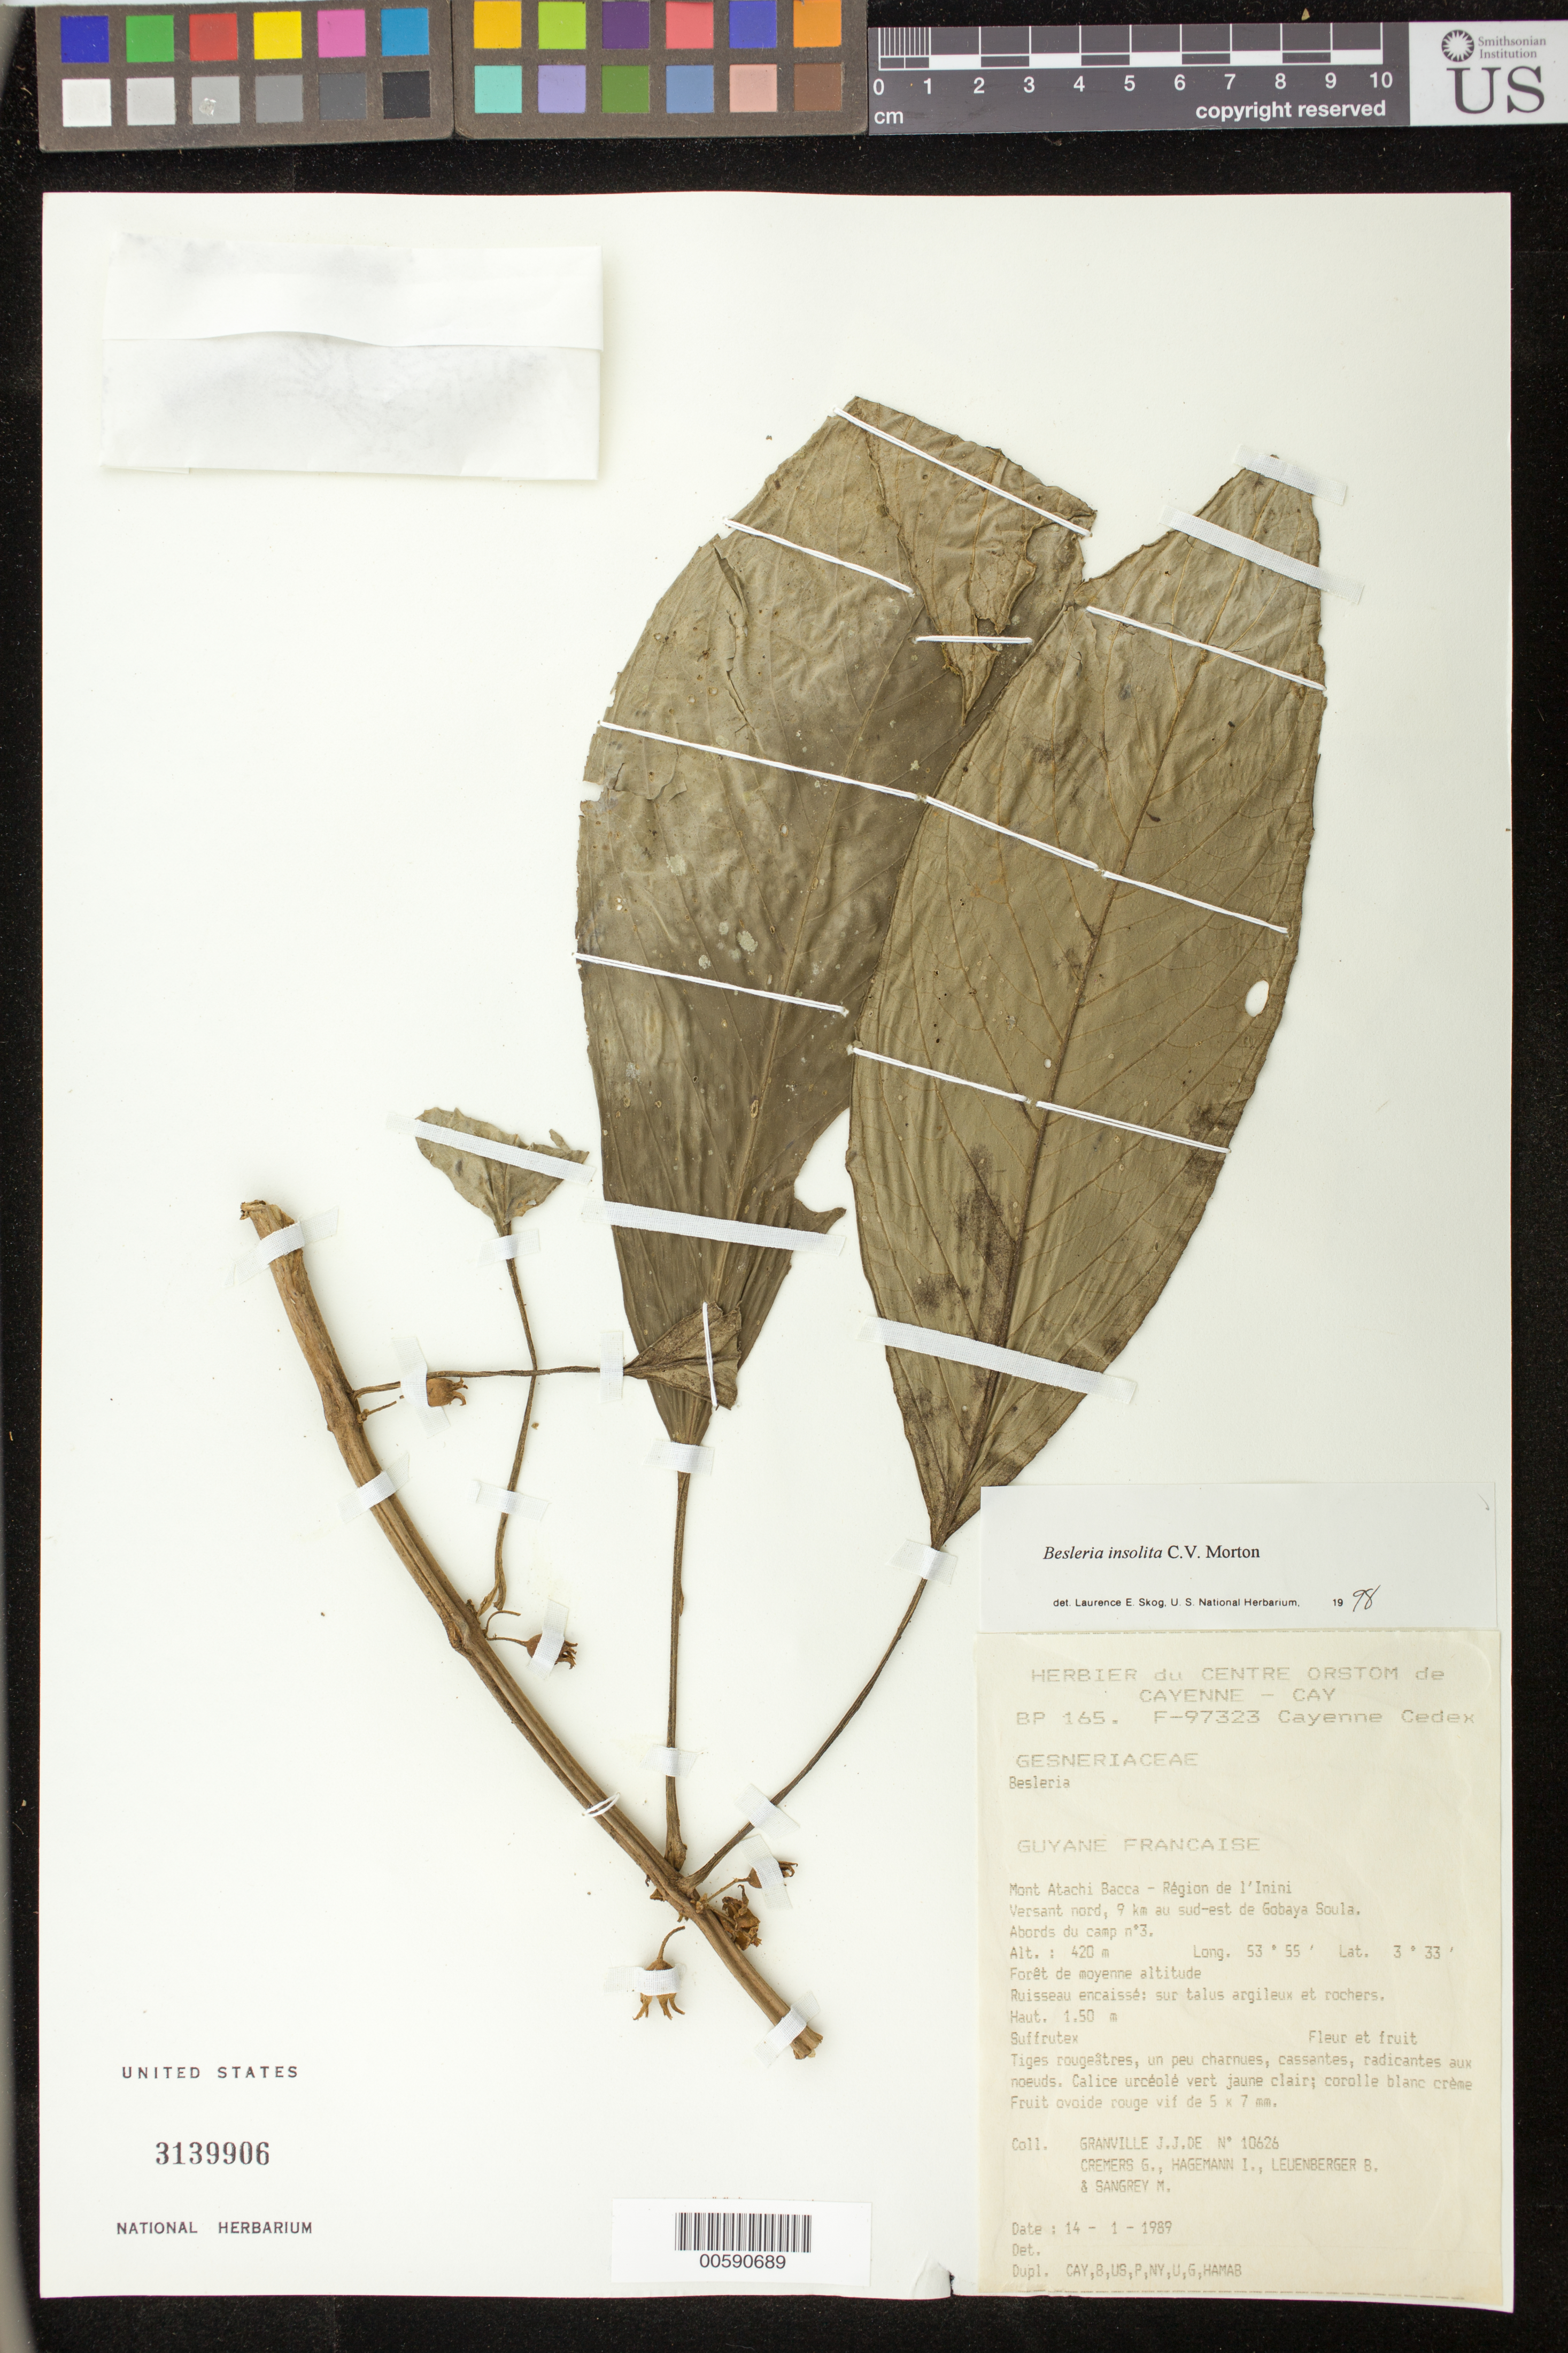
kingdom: Plantae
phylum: Tracheophyta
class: Magnoliopsida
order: Lamiales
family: Gesneriaceae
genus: Besleria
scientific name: Besleria insolita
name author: C.V. Morton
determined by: Skog, Laurence E.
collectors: J.-J. de Granville, G. Cremers, I. Hagemann, B. Leuenberger & M. Sangrey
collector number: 10626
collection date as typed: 14 Jan 1989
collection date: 1989-01-14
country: French Guiana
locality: Mont Atachi Bacca, région de l'Inini. Versant nord, 9 km au sud-est de Gobaya Soula. Abords du camp no. 3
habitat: Forêt de moyenne altitude. Ruisseau encaissé; sur talus argileux et rochers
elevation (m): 420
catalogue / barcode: US 3139906